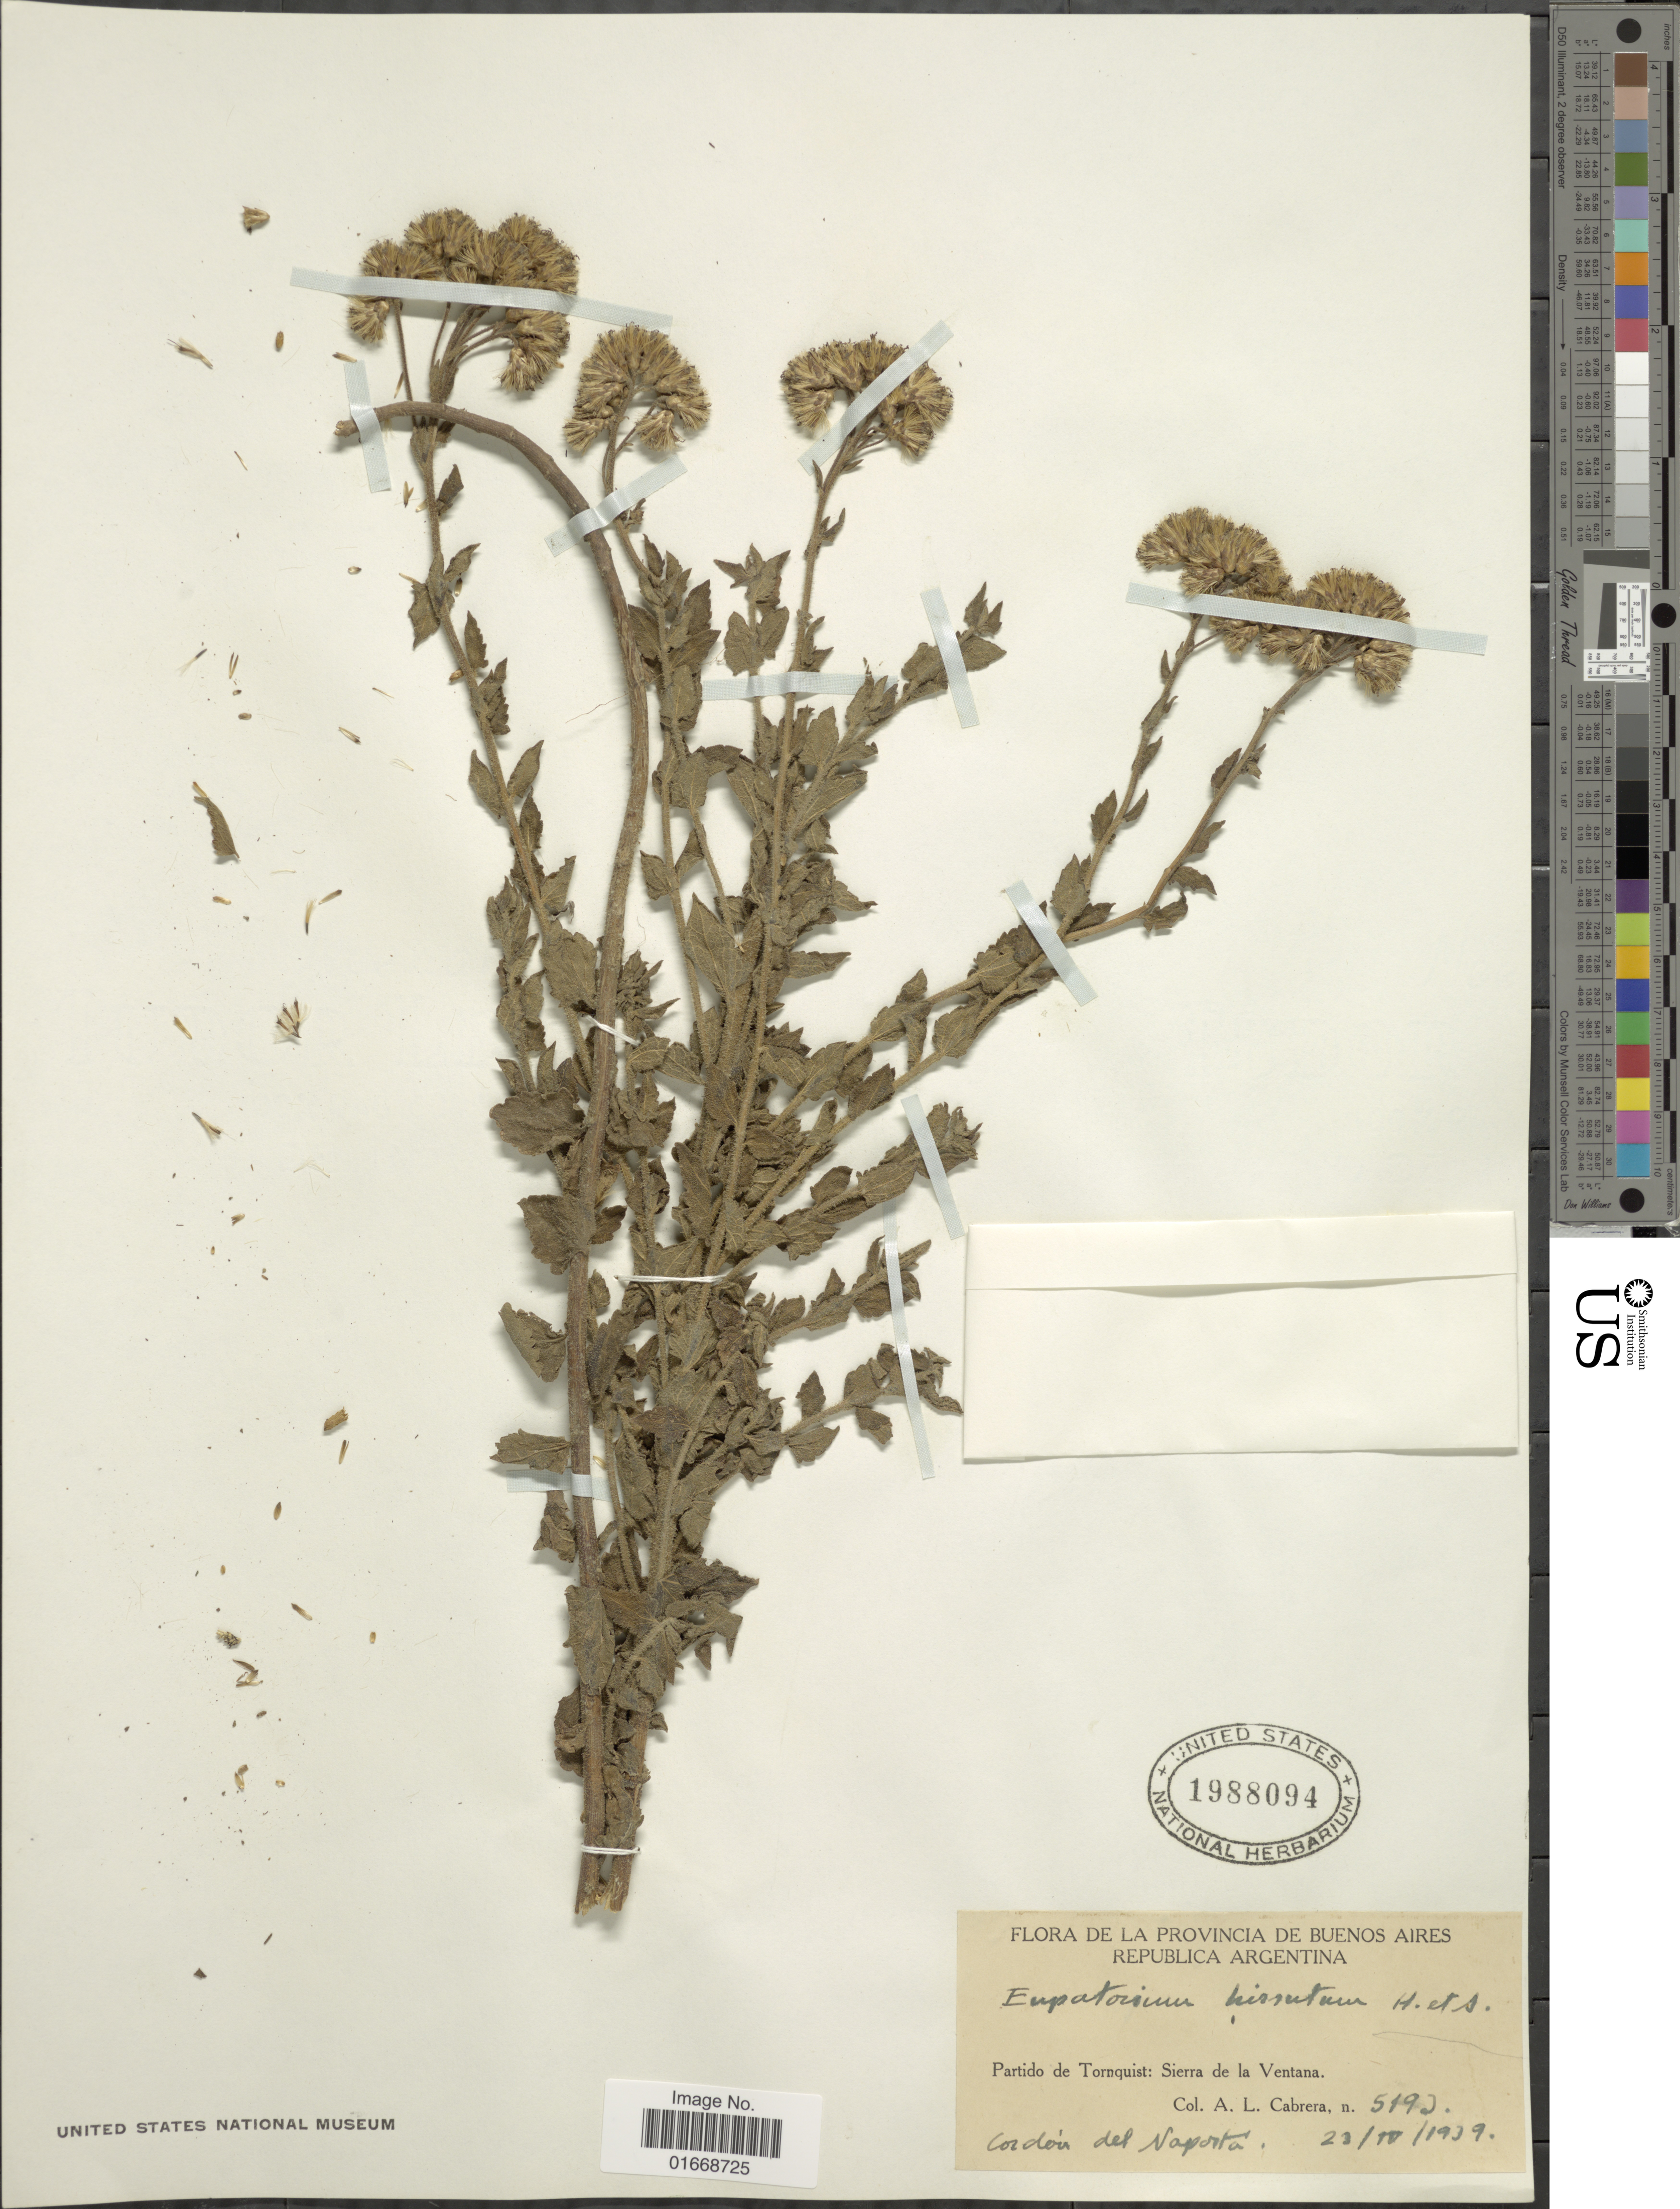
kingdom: Plantae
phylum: Tracheophyta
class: Magnoliopsida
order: Asterales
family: Asteraceae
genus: Chromolaena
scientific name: Chromolaena hirsuta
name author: (Hook. & Arn.) R.M. King & H. Rob.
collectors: A. L. Cabrera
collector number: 5193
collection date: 1939-04-23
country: Argentina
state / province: Buenos Aires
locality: De La Provincia De Buenos Aires, Partido de Tornquist: Sierras de la Ventana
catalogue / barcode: US 1988094